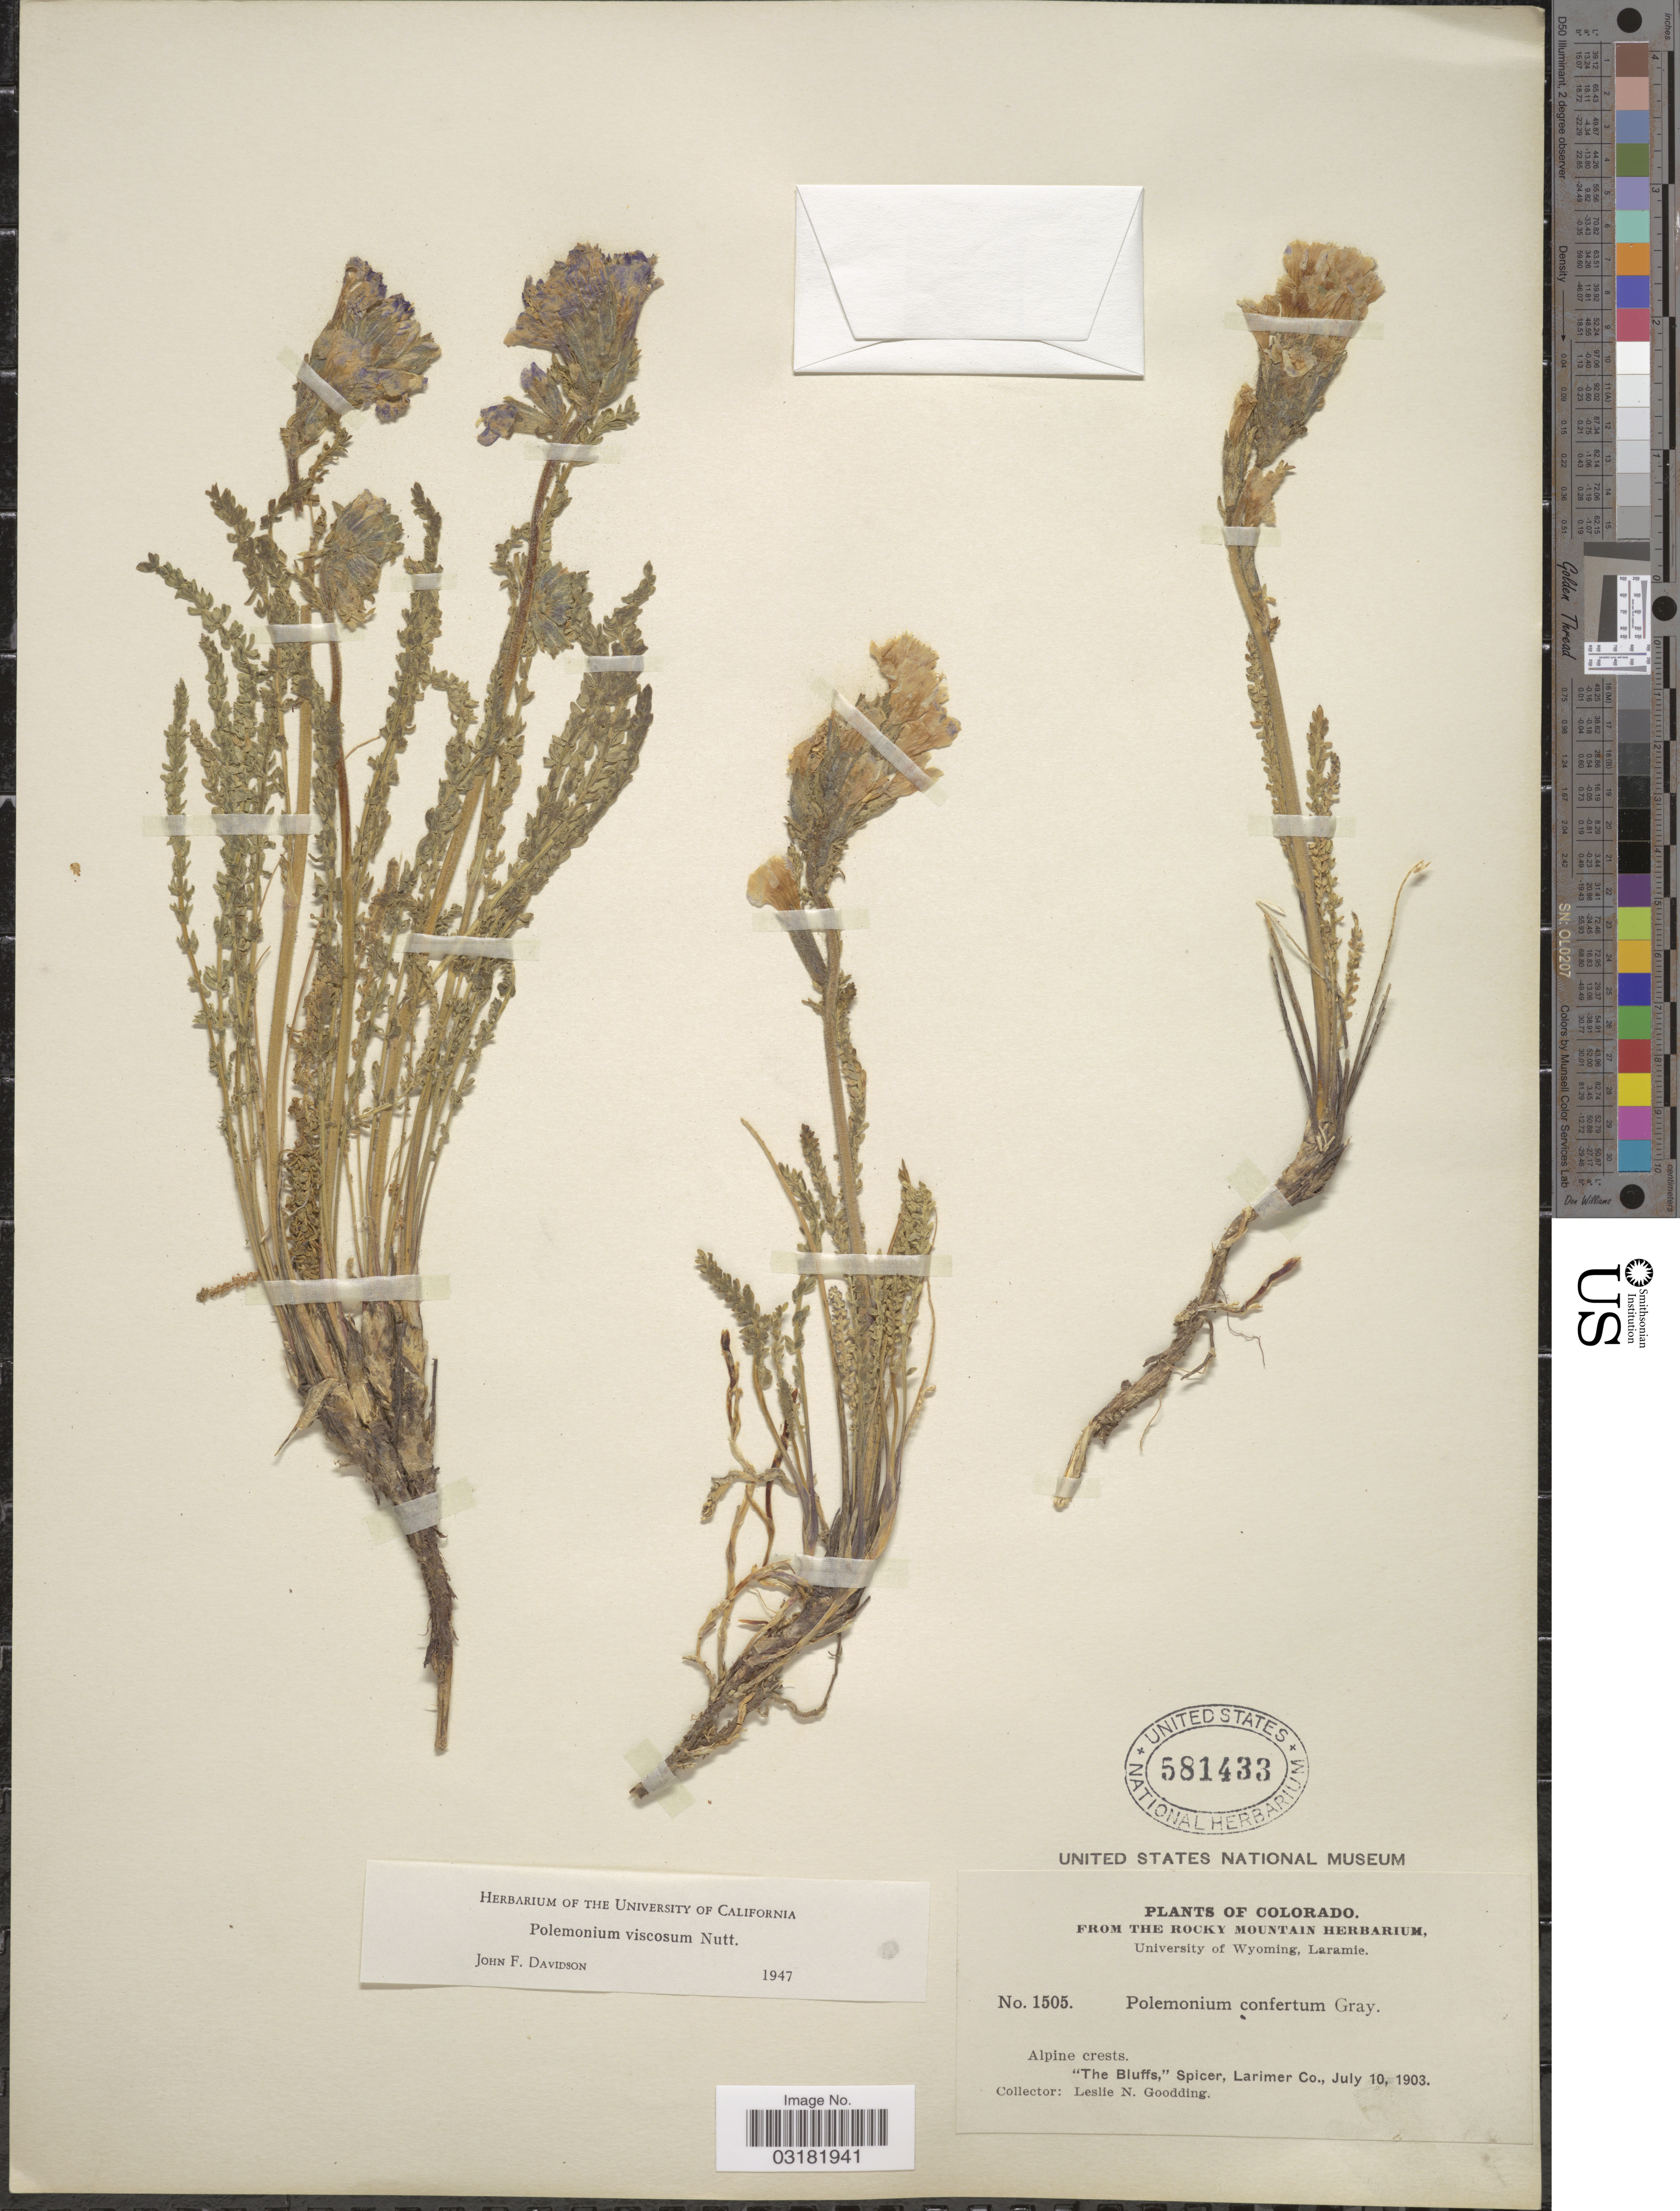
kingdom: Plantae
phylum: Tracheophyta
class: Magnoliopsida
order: Ericales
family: Polemoniaceae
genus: Polemonium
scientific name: Polemonium viscosum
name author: Nutt.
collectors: L. N. Goodding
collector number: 1505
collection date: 1903-07-10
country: United States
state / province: Colorado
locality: The Bluffs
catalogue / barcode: US 581433